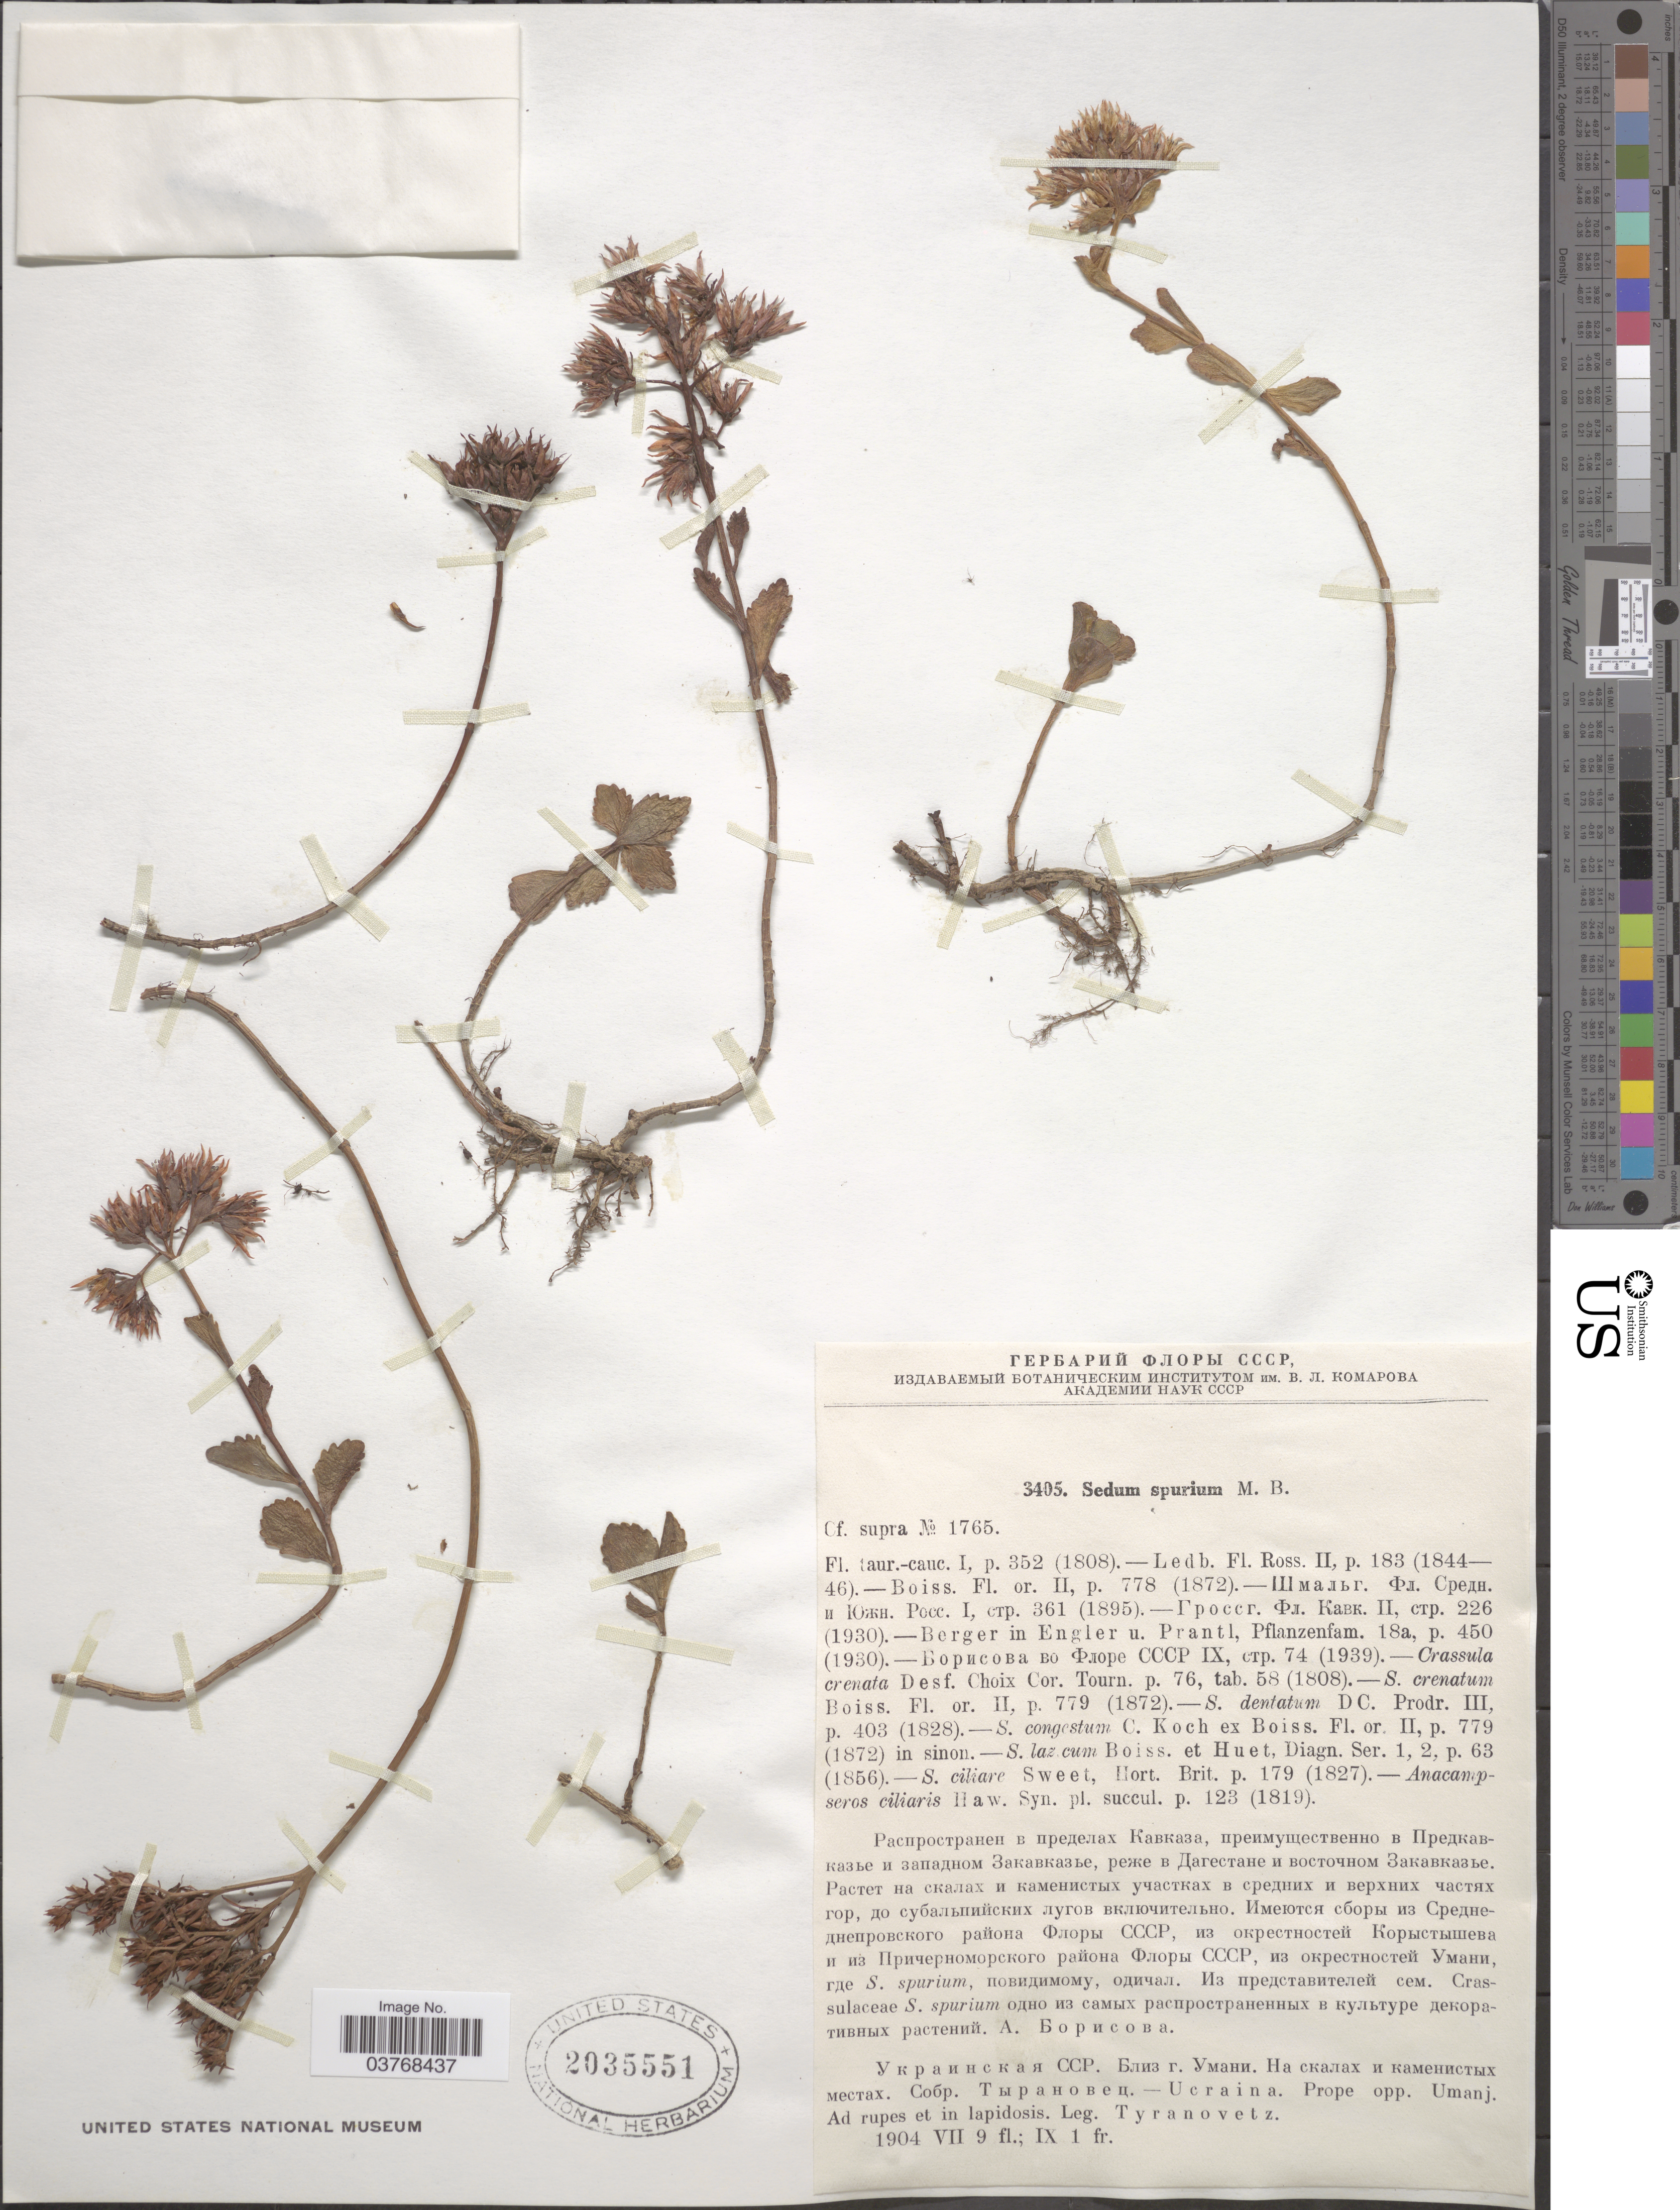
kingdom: Plantae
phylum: Tracheophyta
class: Magnoliopsida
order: Saxifragales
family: Crassulaceae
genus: Phedimus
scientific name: Phedimus spurius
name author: (M. Bieb.) 't Hart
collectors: V. Tyranovetz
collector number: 3405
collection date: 1904-07-09/1904-09-01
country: Ukraine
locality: Ucraina. Prope opp. Umanj. Ad rupes et in lapidosis.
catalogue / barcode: US 2035551